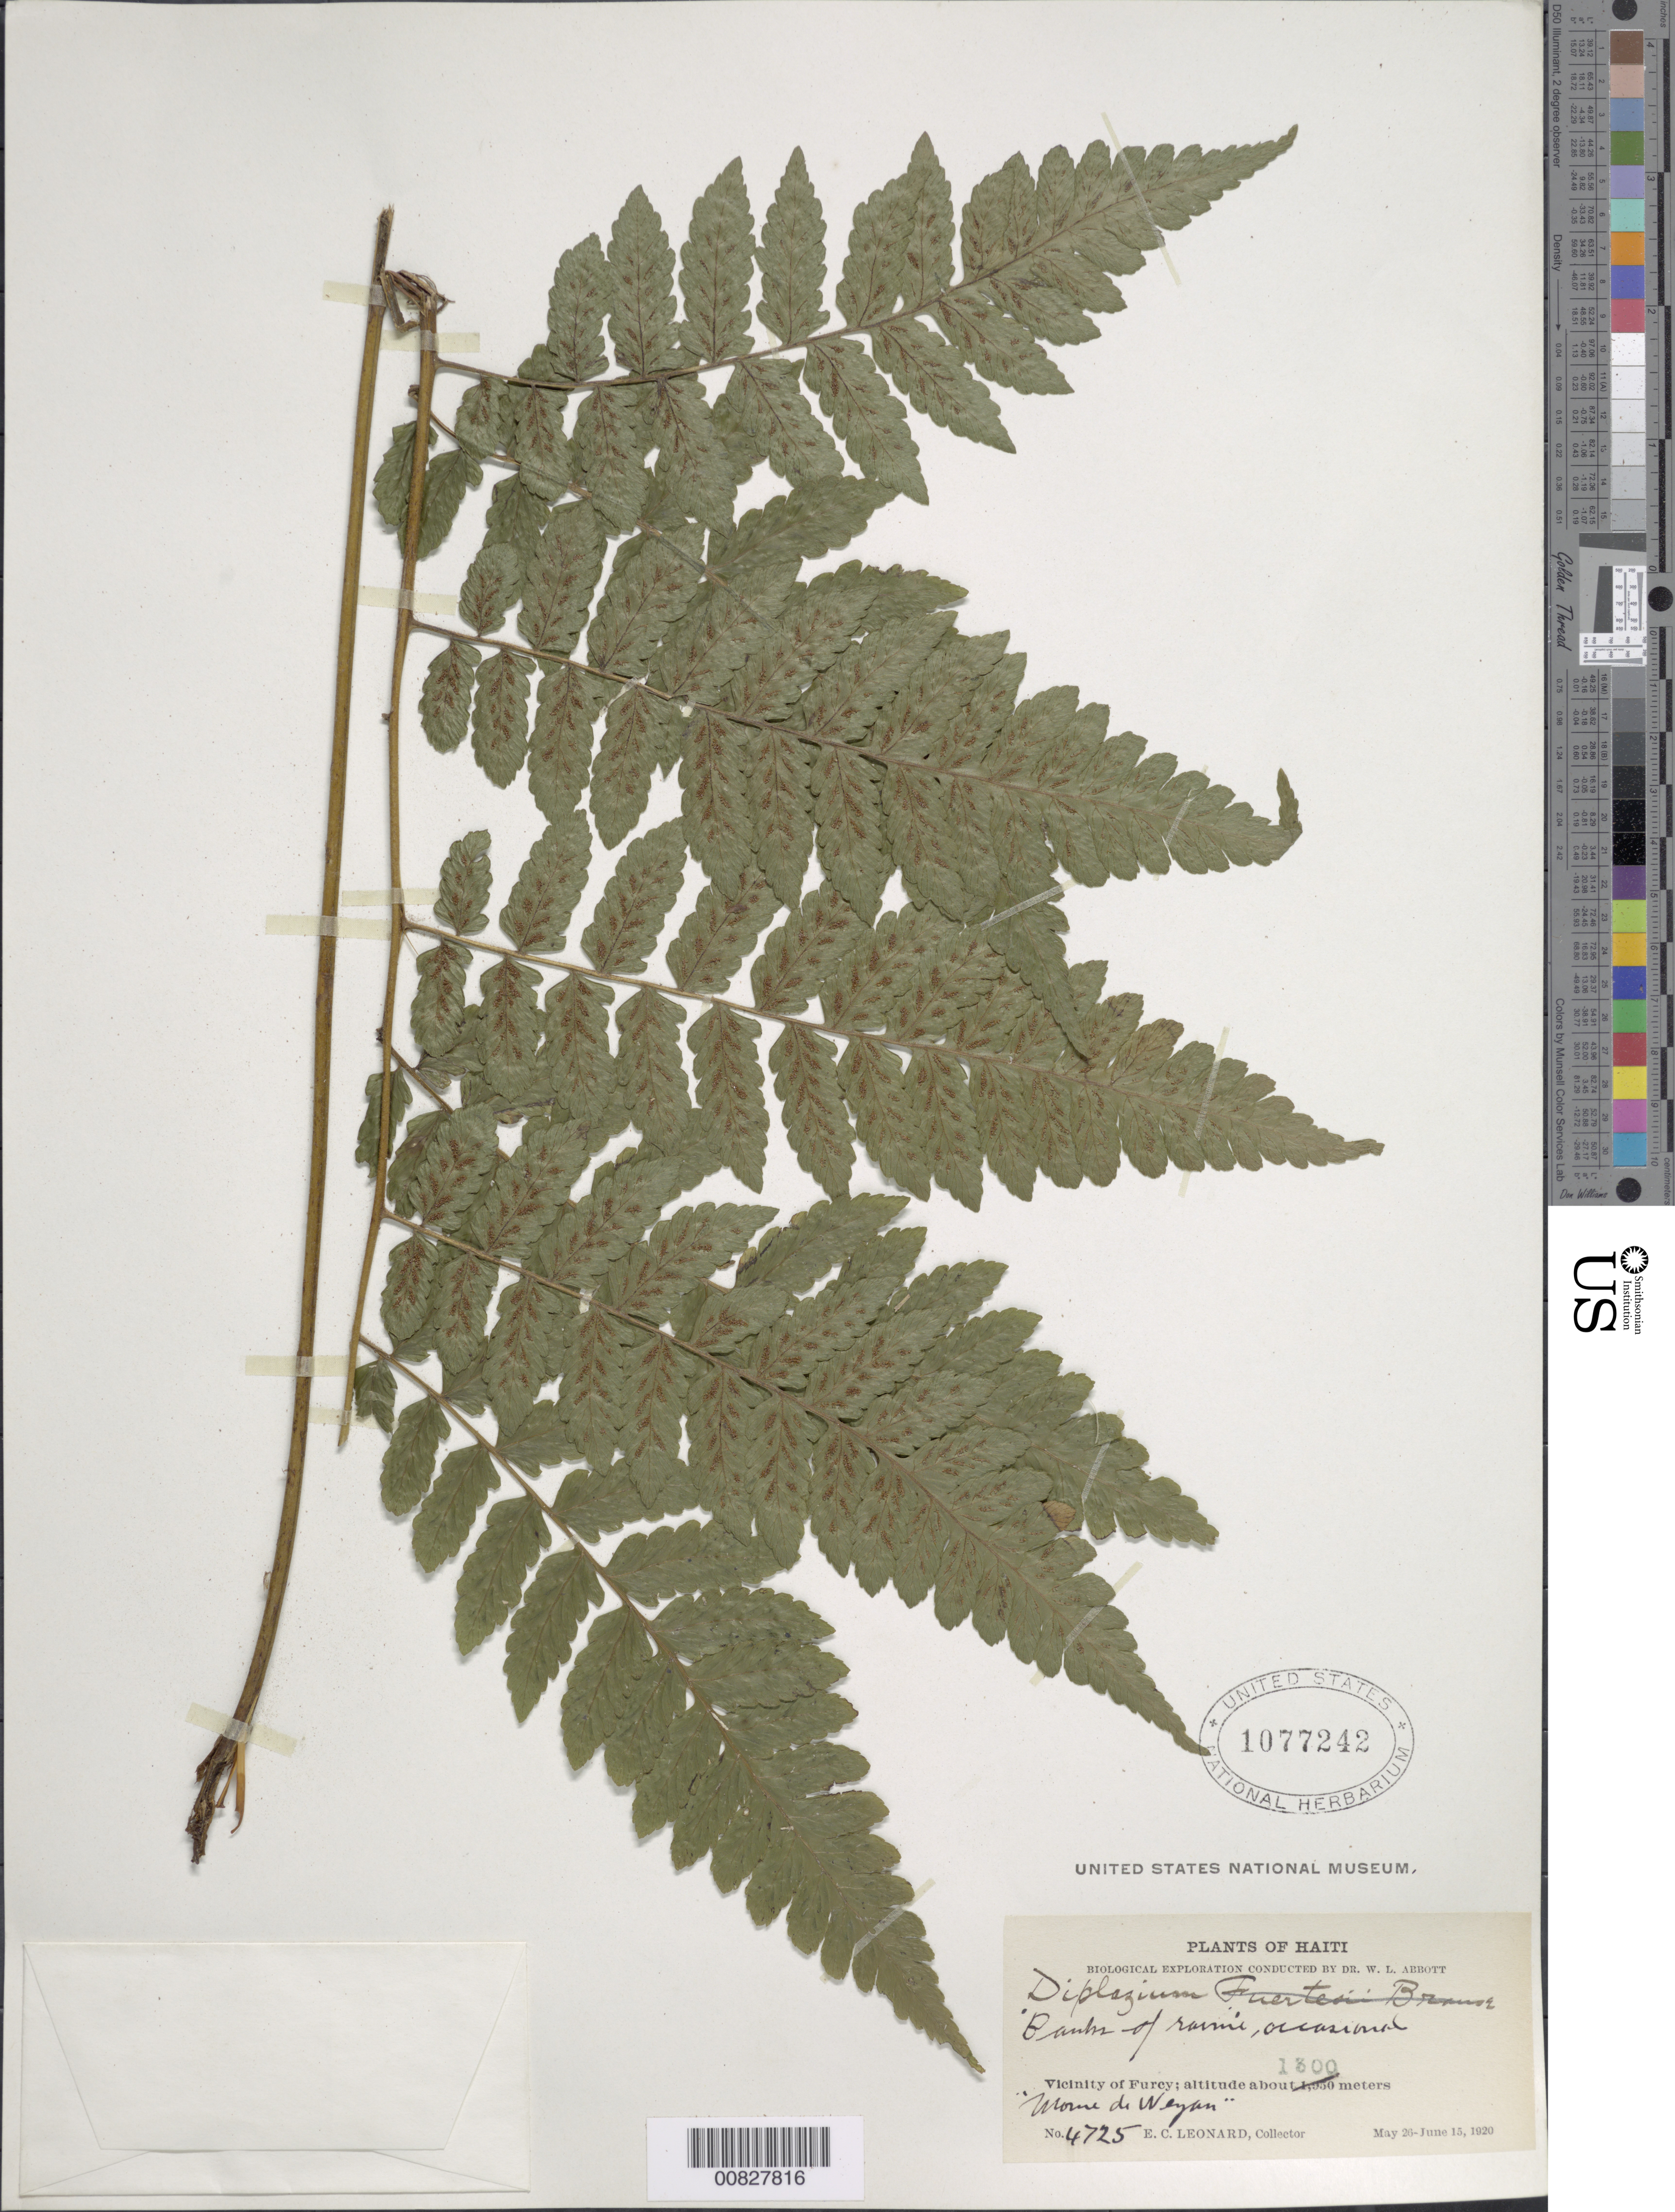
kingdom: Plantae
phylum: Tracheophyta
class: Polypodiopsida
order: Polypodiales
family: Athyriaceae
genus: Diplazium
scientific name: Diplazium fuertesii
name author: Brause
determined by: Sánchez, C.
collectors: E. C. Leonard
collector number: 4725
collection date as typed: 20 May 1920 to 15 Jun 1920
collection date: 1920-05-20/1920-06-15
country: Haiti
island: Hispaniola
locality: Furcy vicinity, Morne de Weyan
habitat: Bank of ravine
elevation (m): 1300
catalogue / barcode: US 1077242